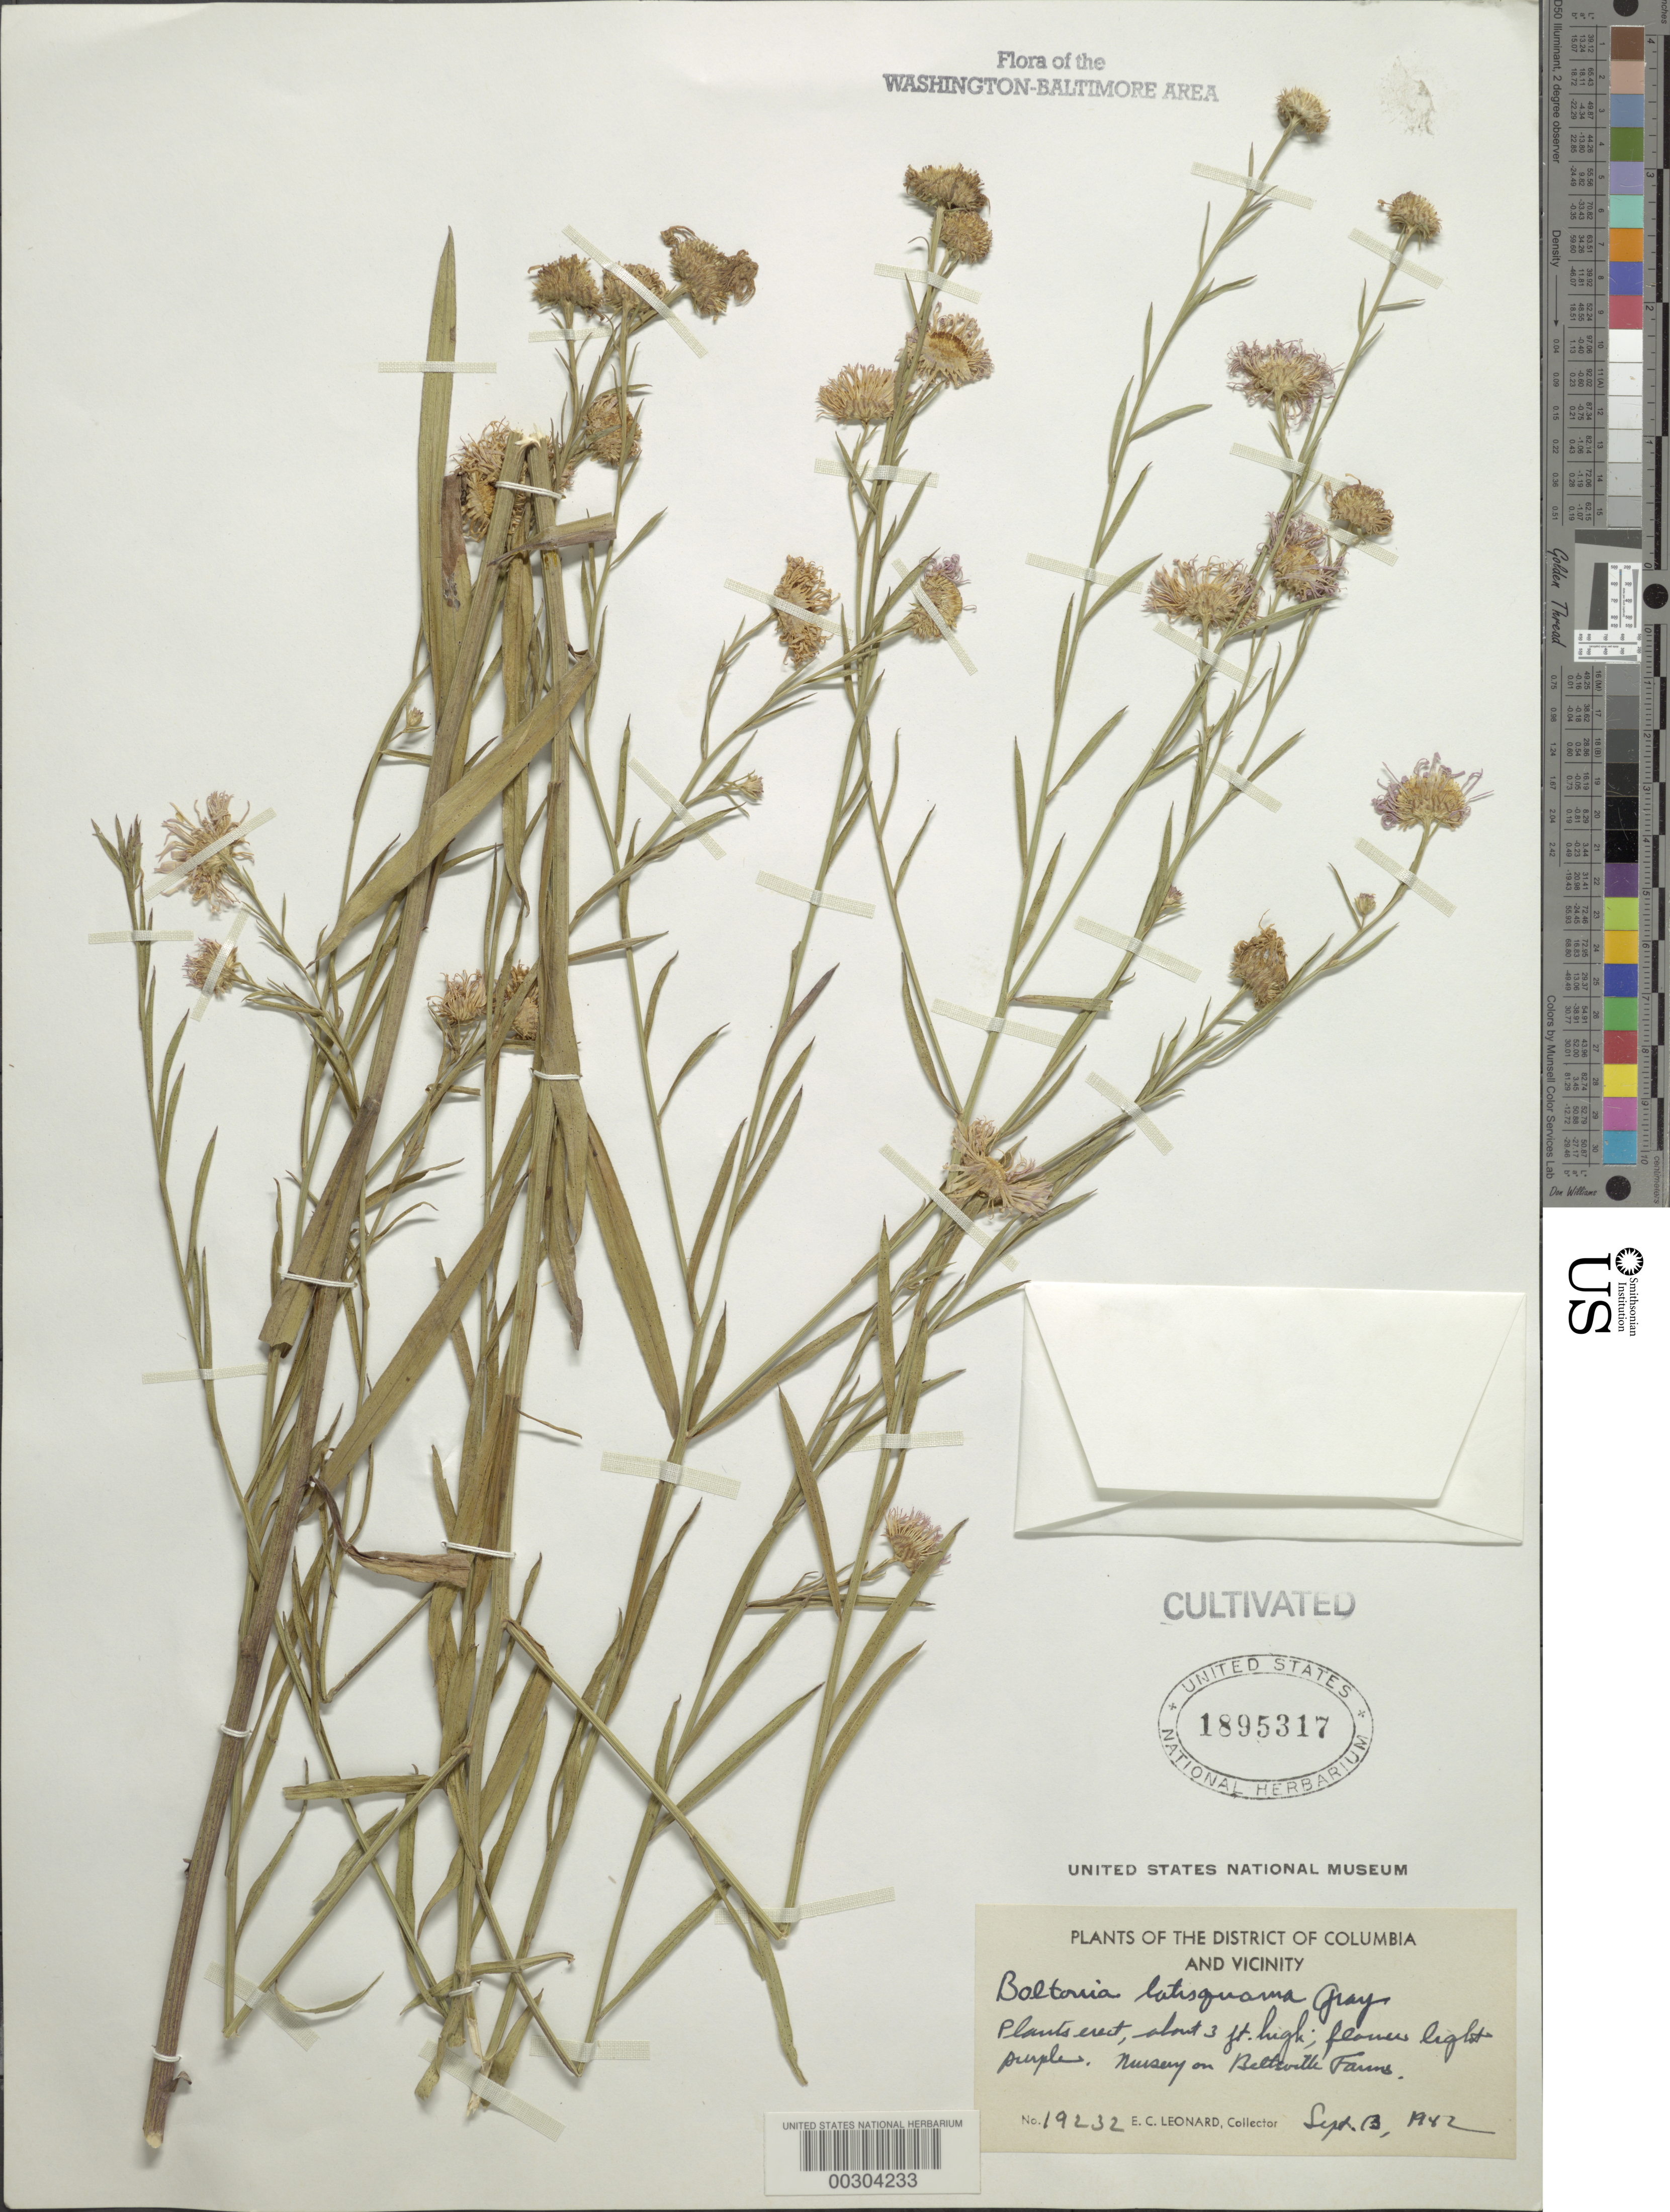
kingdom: Plantae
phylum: Tracheophyta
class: Magnoliopsida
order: Asterales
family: Asteraceae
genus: Boltonia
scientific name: Boltonia latisquama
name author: A. Gray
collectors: E. C. Leonard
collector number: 19232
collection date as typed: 13 Sep 1942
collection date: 1942-09-13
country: United States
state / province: Maryland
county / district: Prince George's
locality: Beltsville Farms, Nursery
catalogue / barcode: US 1895317